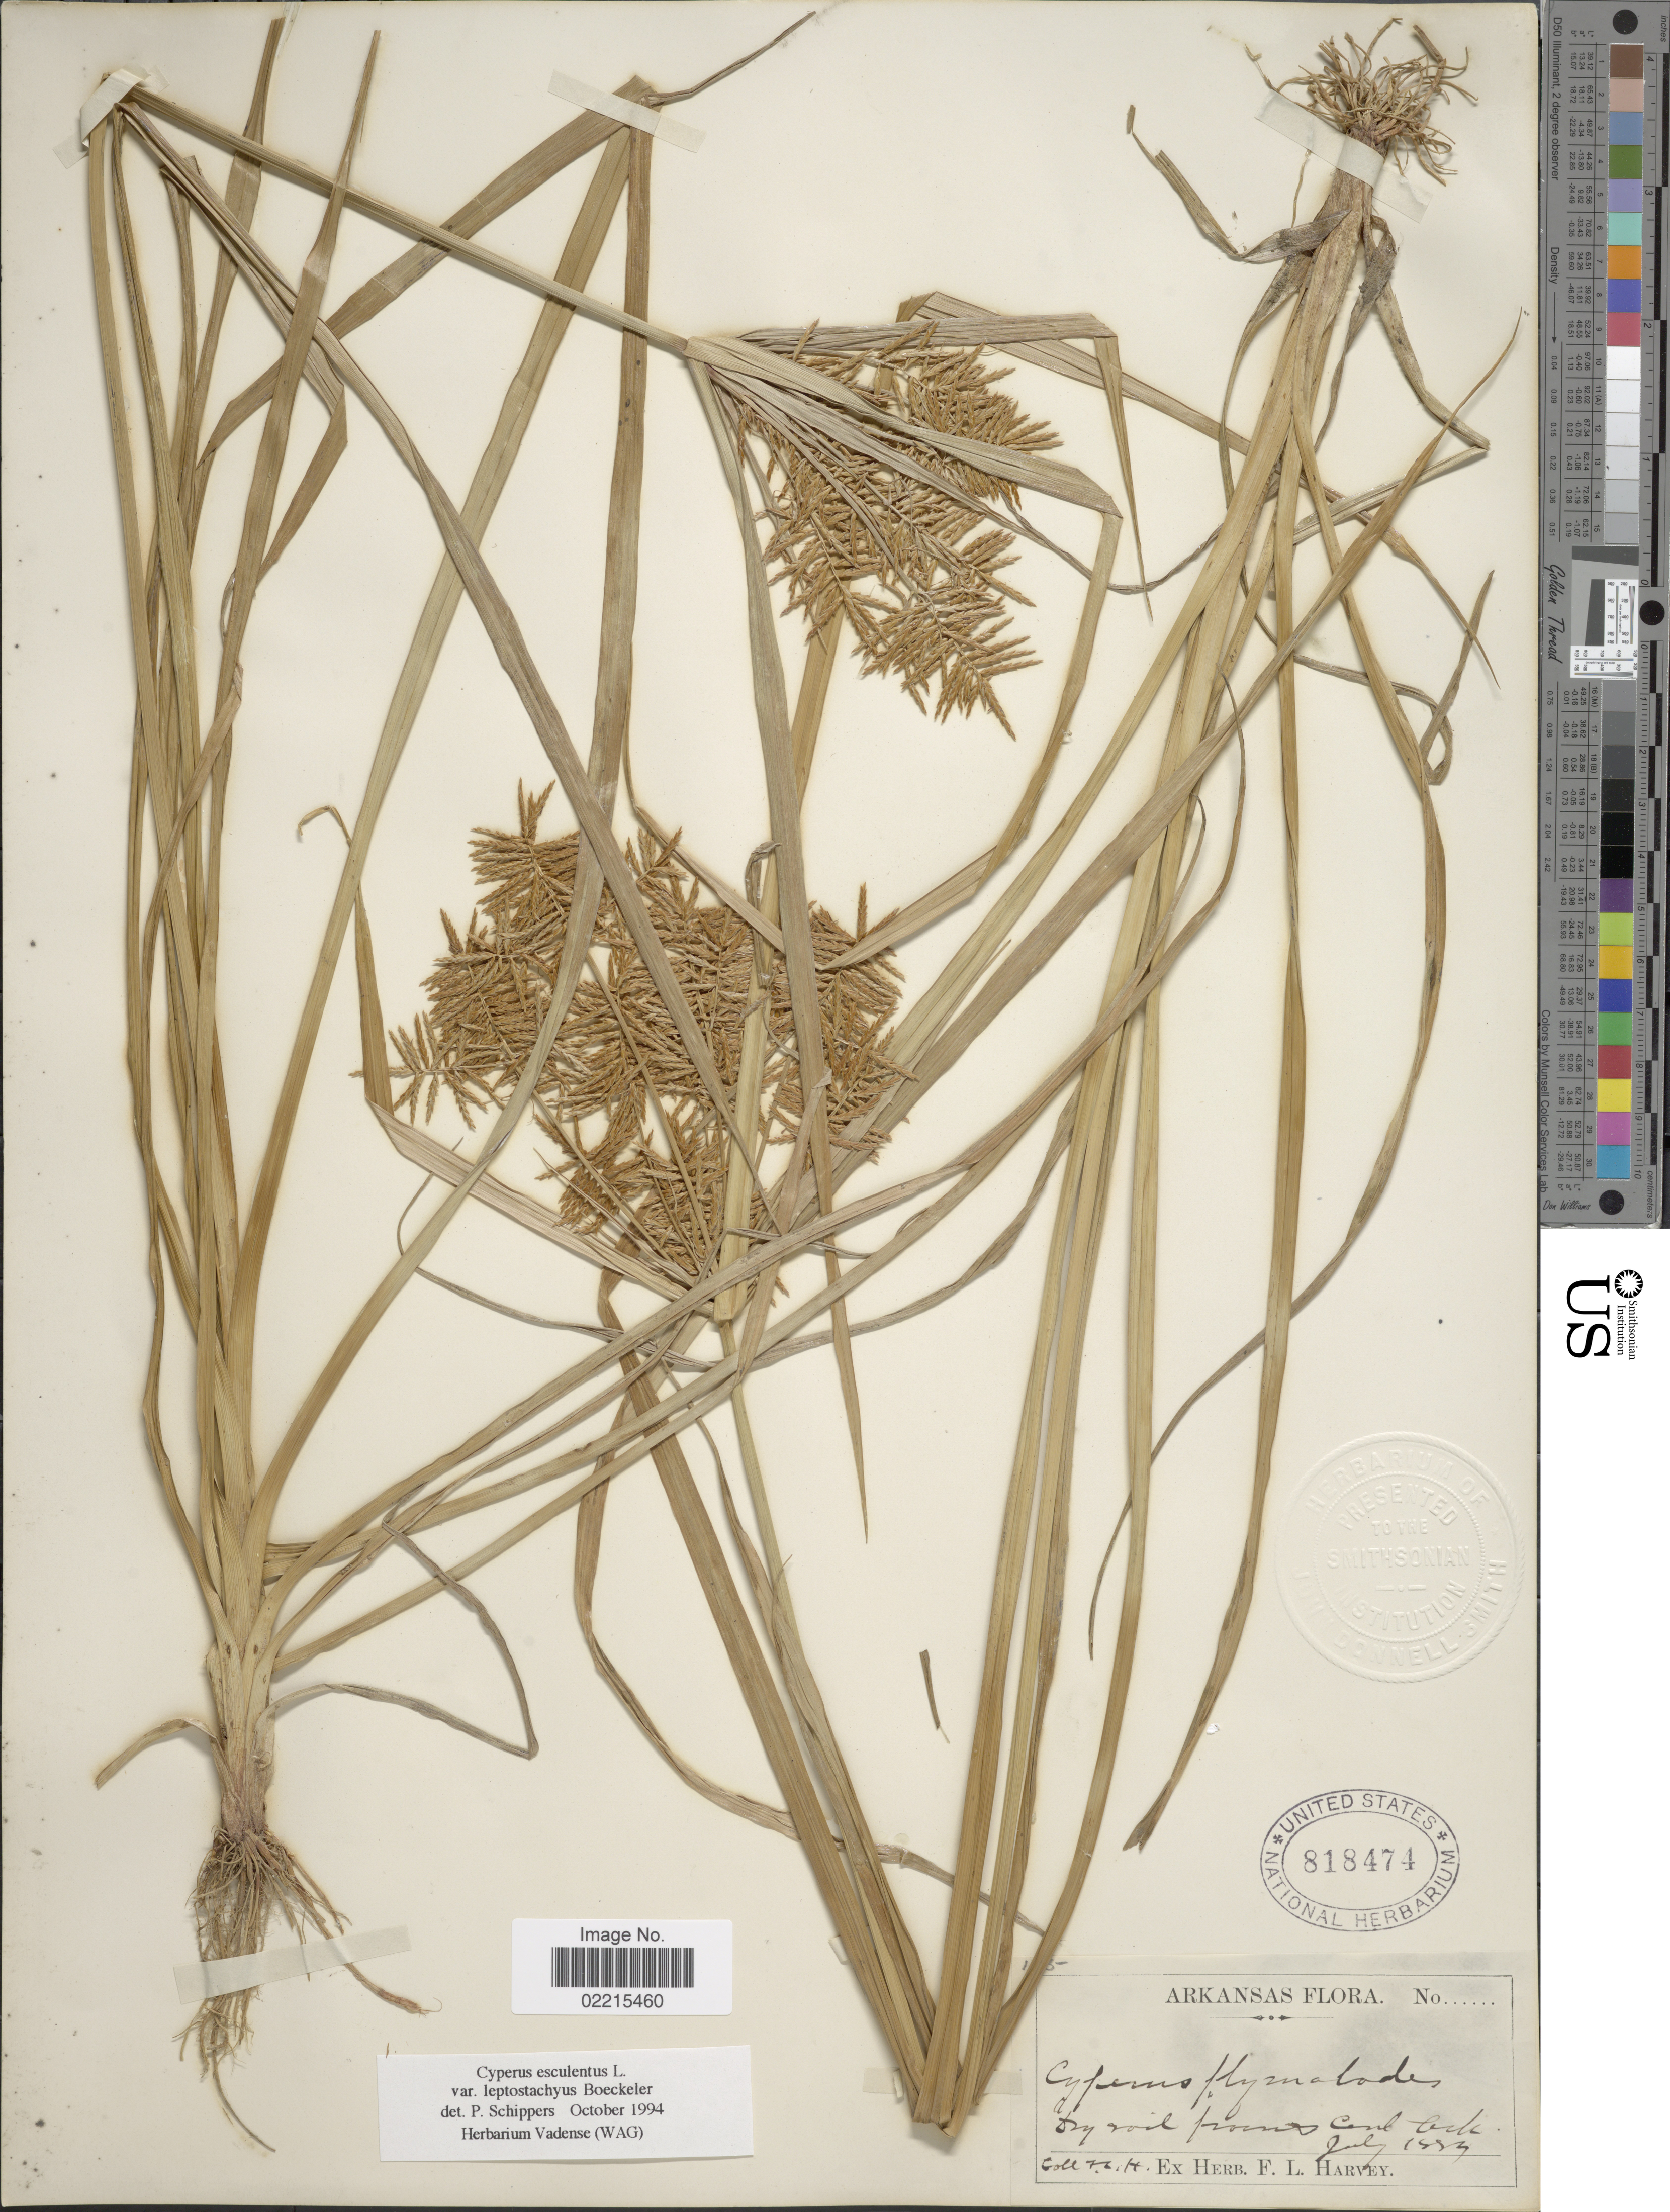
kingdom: Plantae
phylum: Tracheophyta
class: Liliopsida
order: Poales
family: Cyperaceae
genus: Cyperus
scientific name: Cyperus esculentus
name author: L.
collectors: F. L. Harvey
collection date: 1884-07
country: United States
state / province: Arkansas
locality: Cent Ark.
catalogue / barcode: US 818474